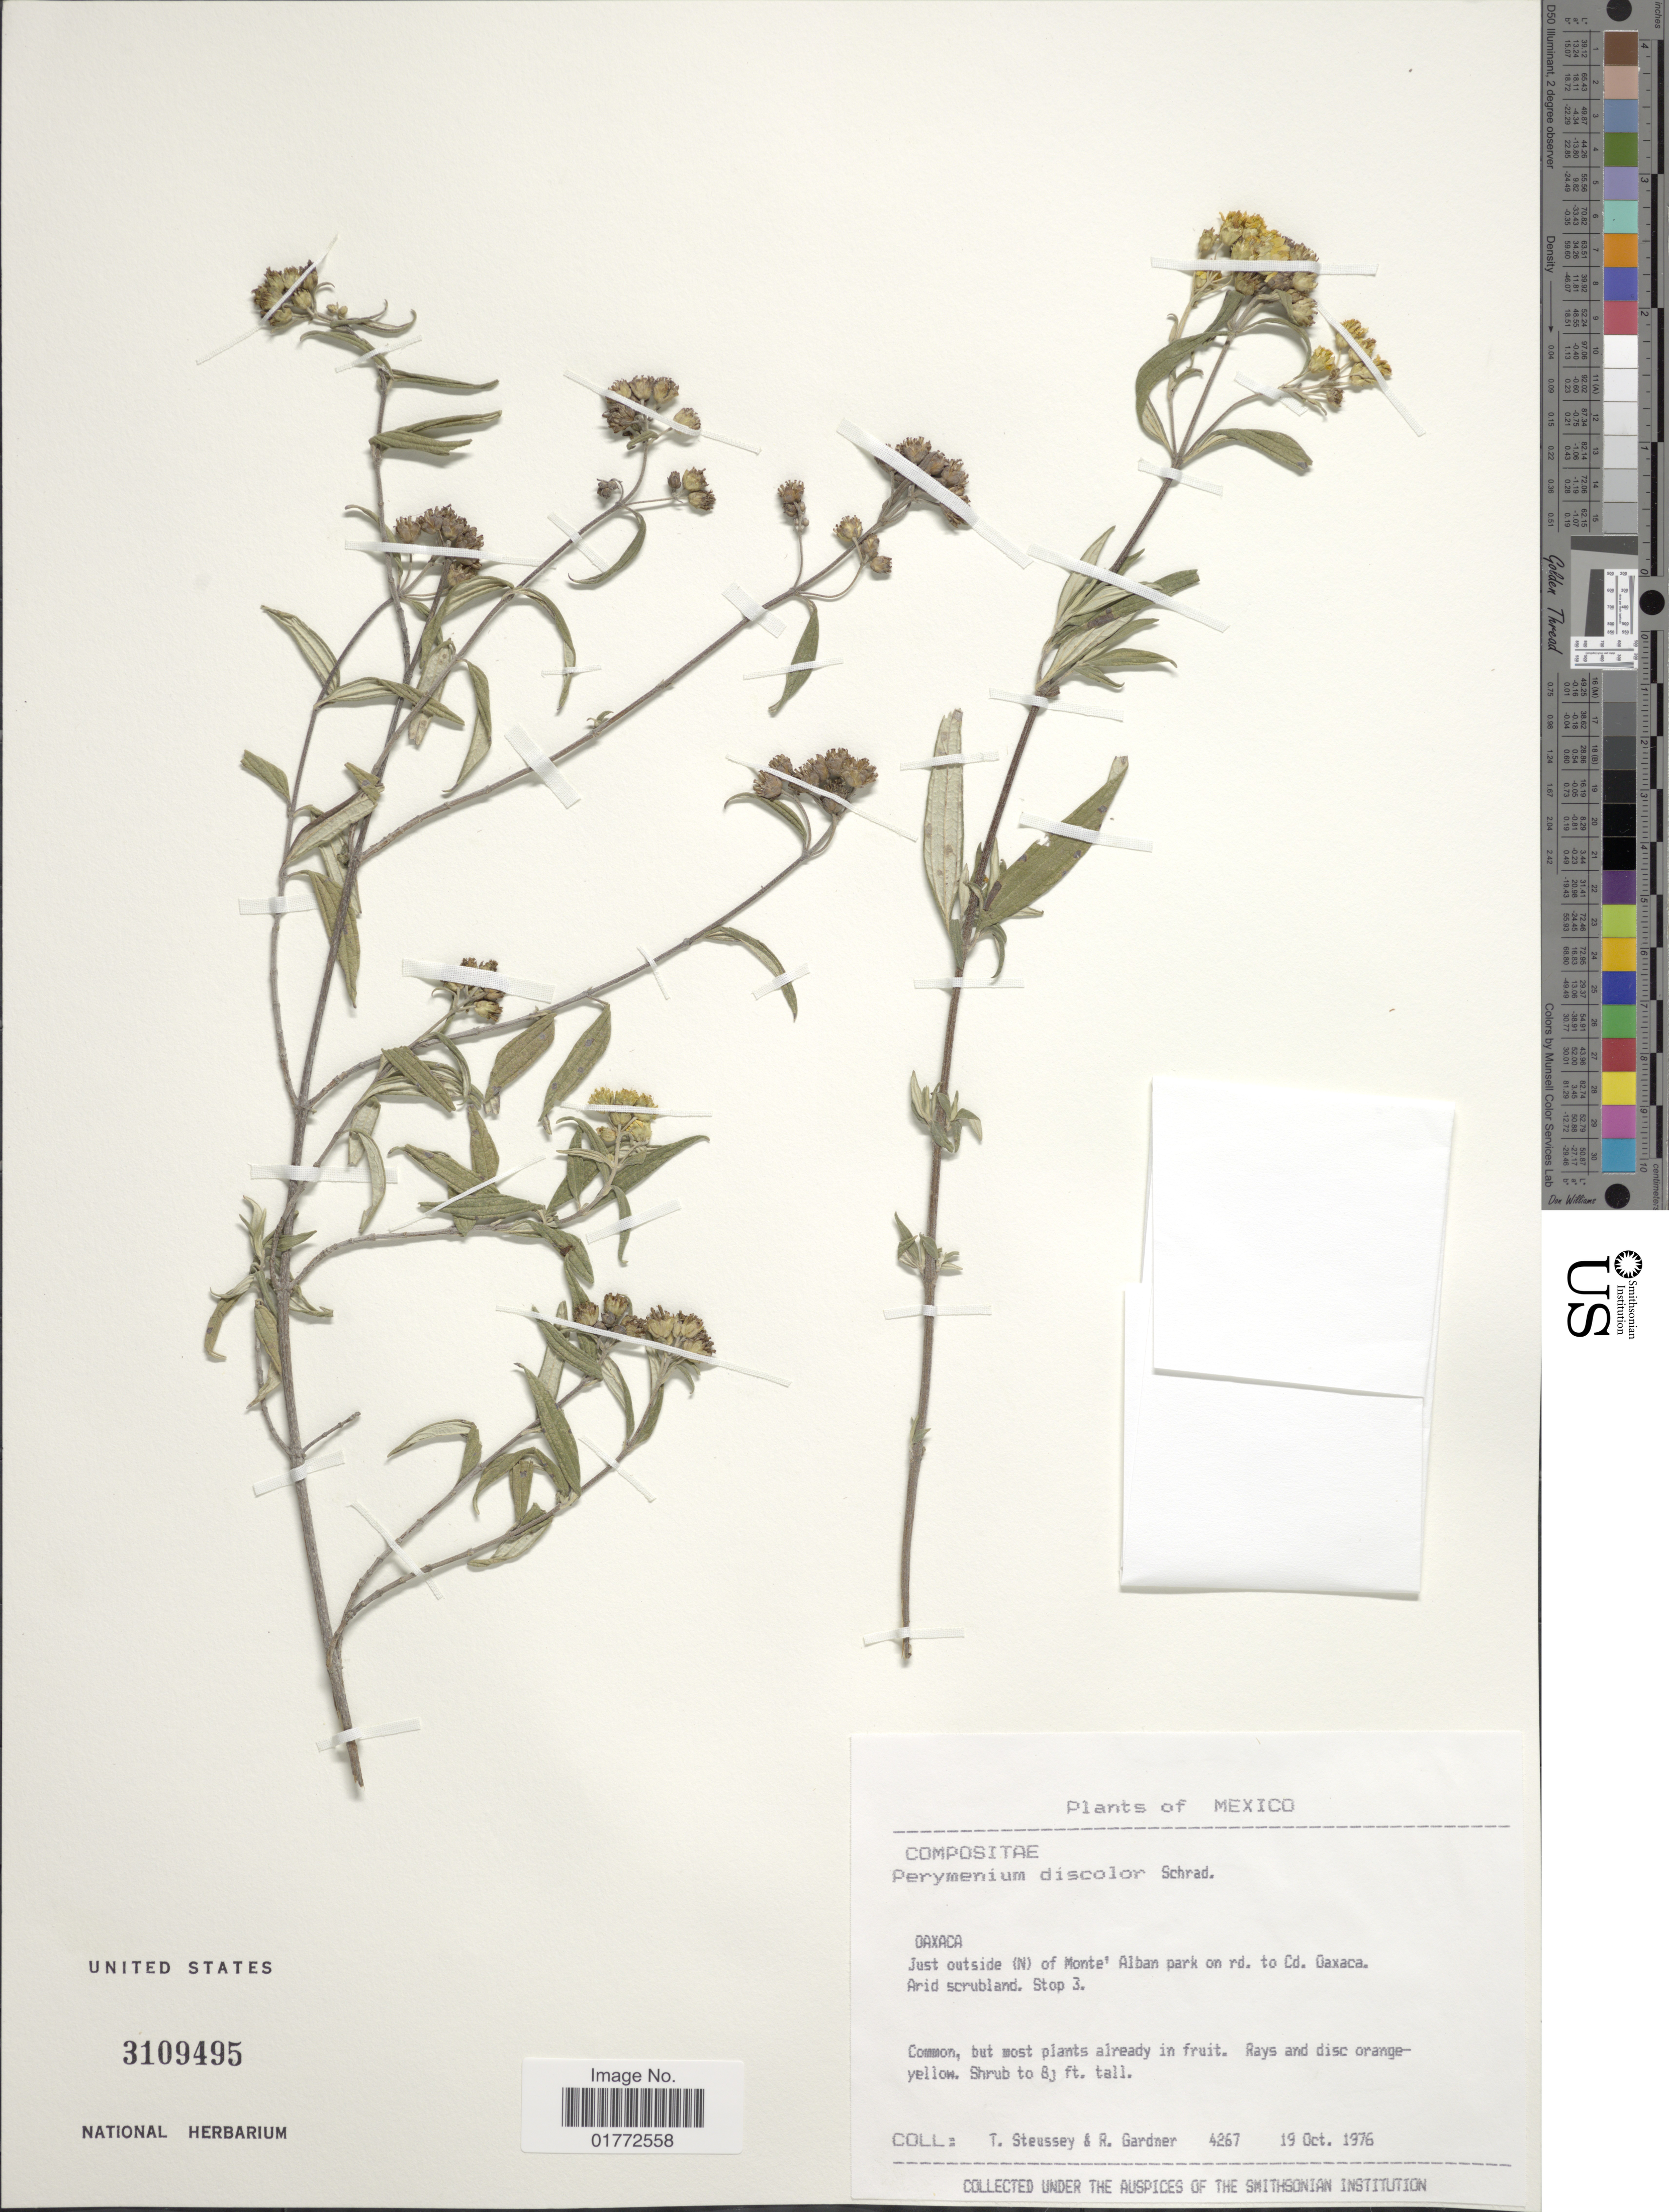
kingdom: Plantae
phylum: Tracheophyta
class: Magnoliopsida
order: Asterales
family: Asteraceae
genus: Perymenium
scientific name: Perymenium discolor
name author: Schrad.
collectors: T. Steussy & R. C. Gardner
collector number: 4267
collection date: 1976-10-19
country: Mexico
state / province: Oaxaca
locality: Just outside (N) of Monte Alban Park on rd. to Cd. Oaxaca. Arid scrubland. Stop 3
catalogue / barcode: US 3109495